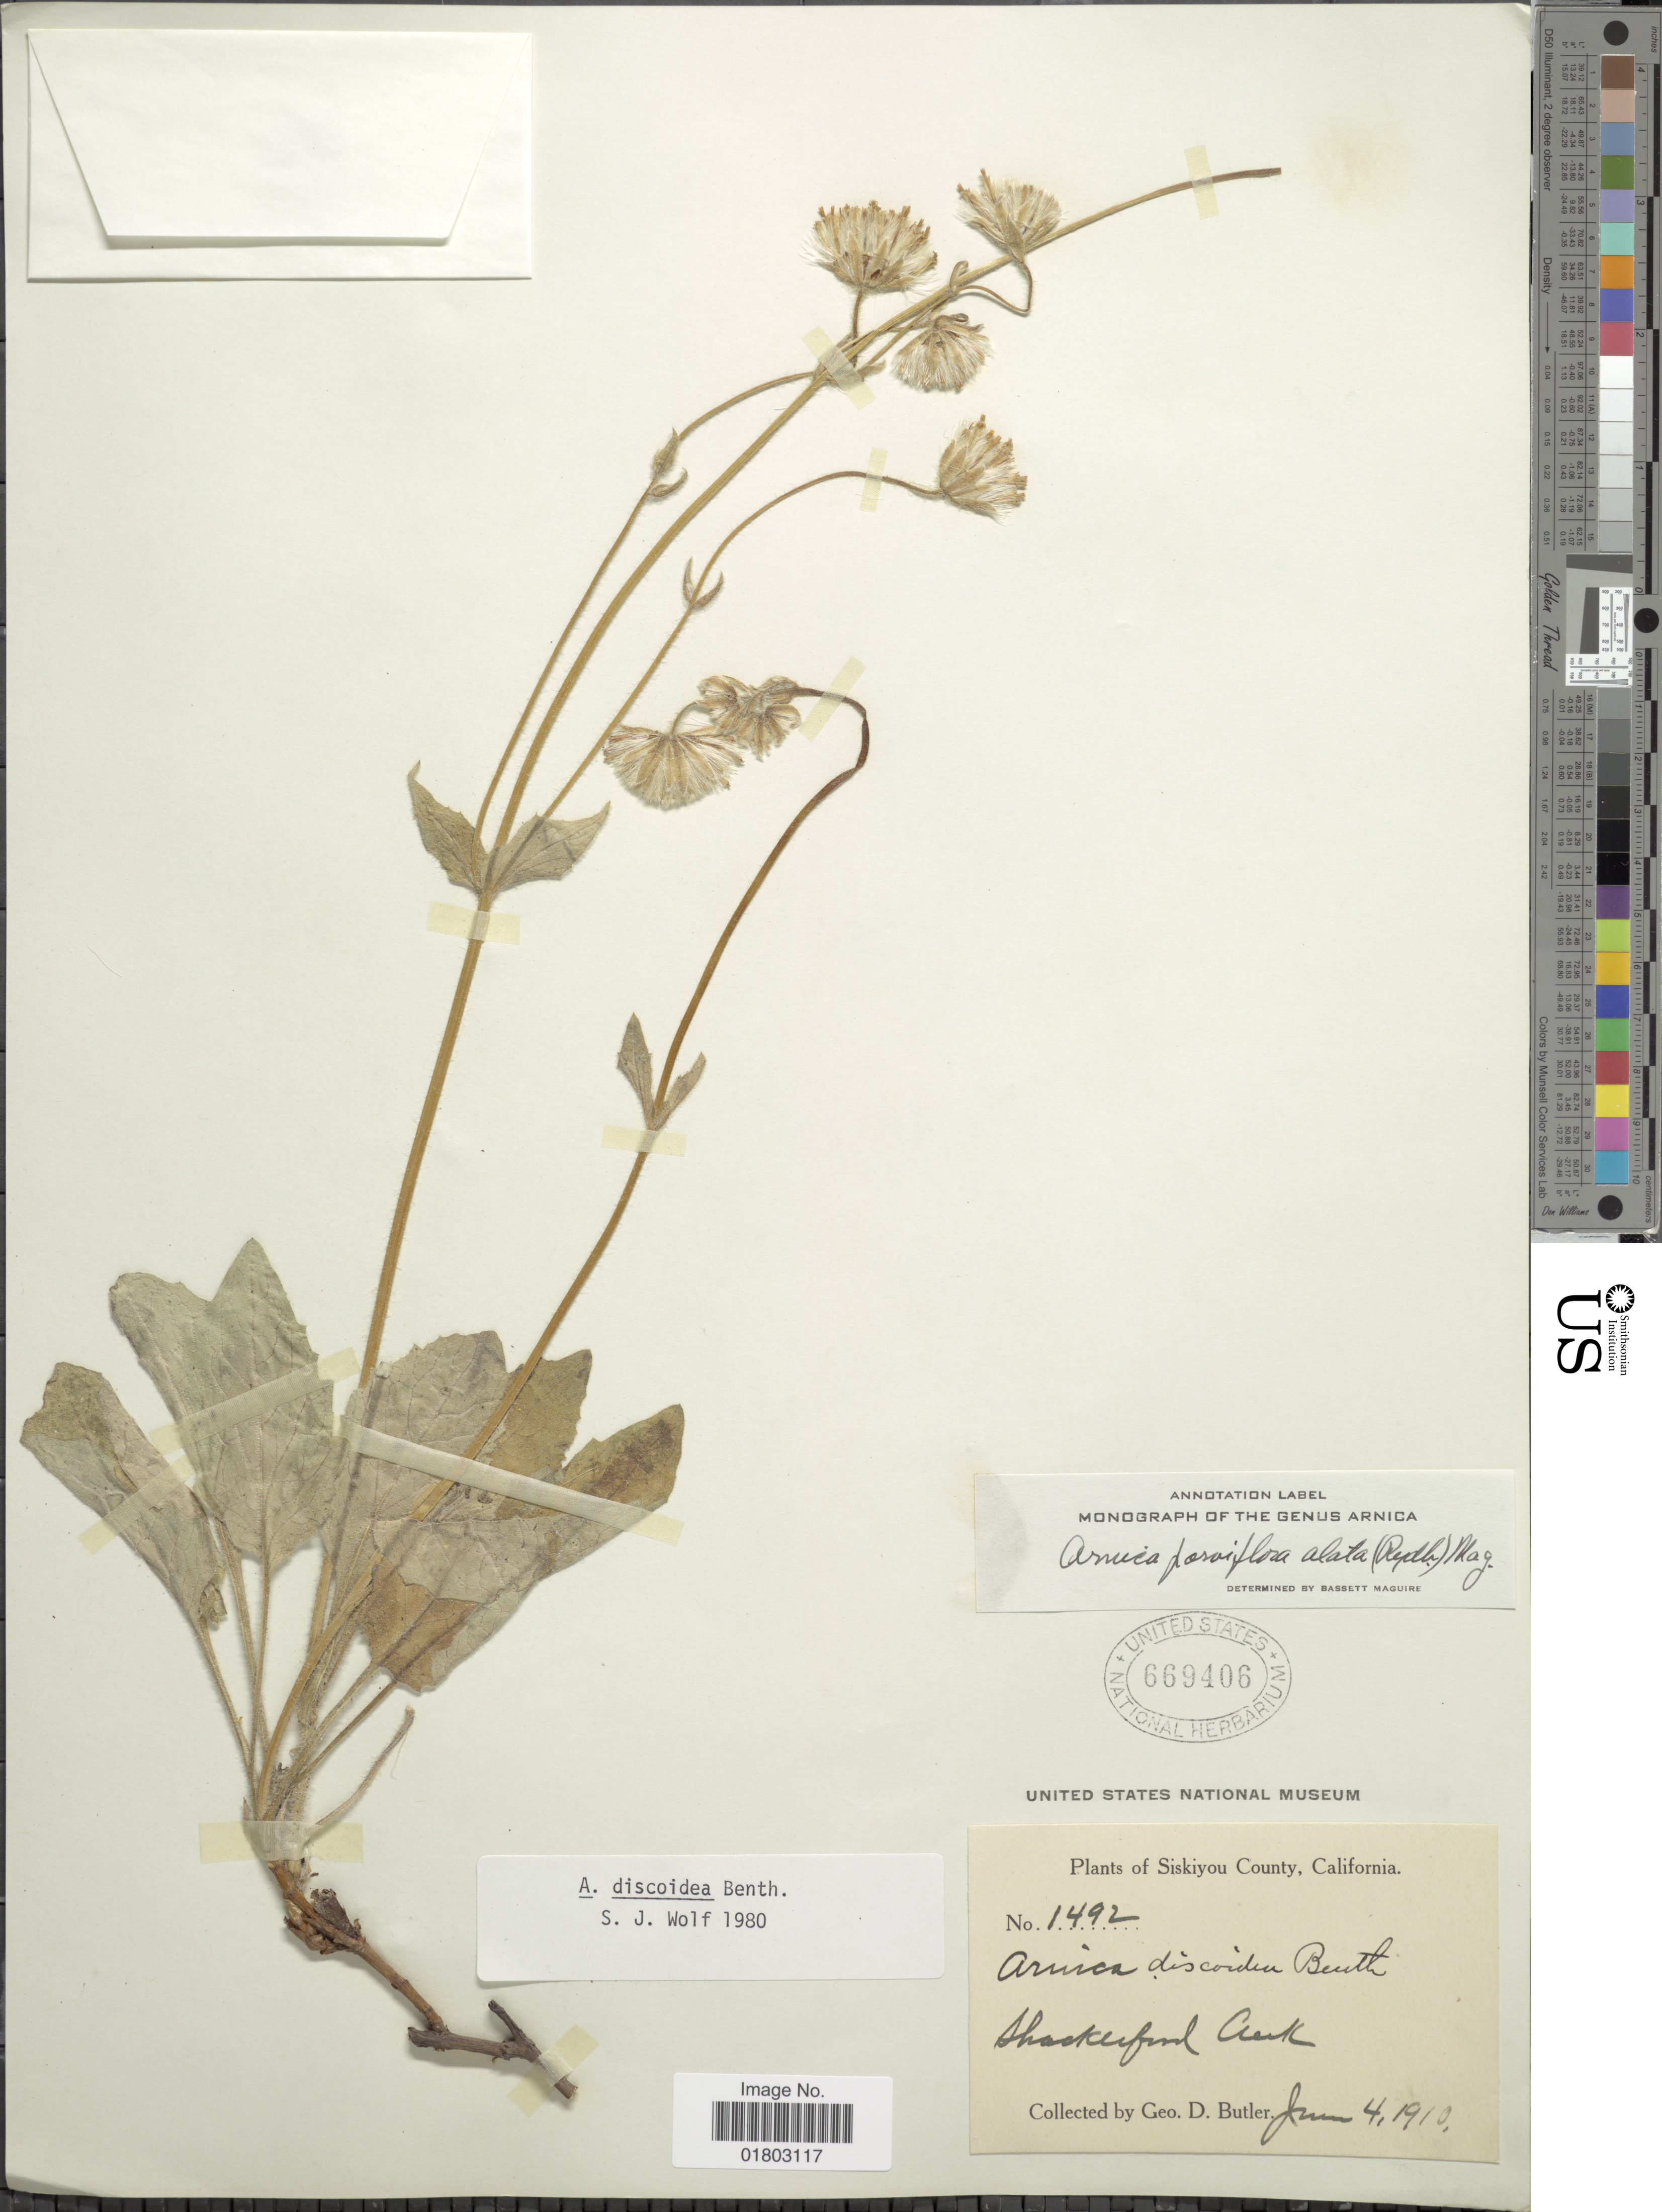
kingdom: Plantae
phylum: Tracheophyta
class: Magnoliopsida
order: Asterales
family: Asteraceae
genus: Arnica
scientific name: Arnica discoidea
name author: Benth.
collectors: G. D. Butler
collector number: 1492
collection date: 1910-06-04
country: United States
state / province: California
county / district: Siskiyou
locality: Siskiyou County, Shackerford Creek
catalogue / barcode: US 669406